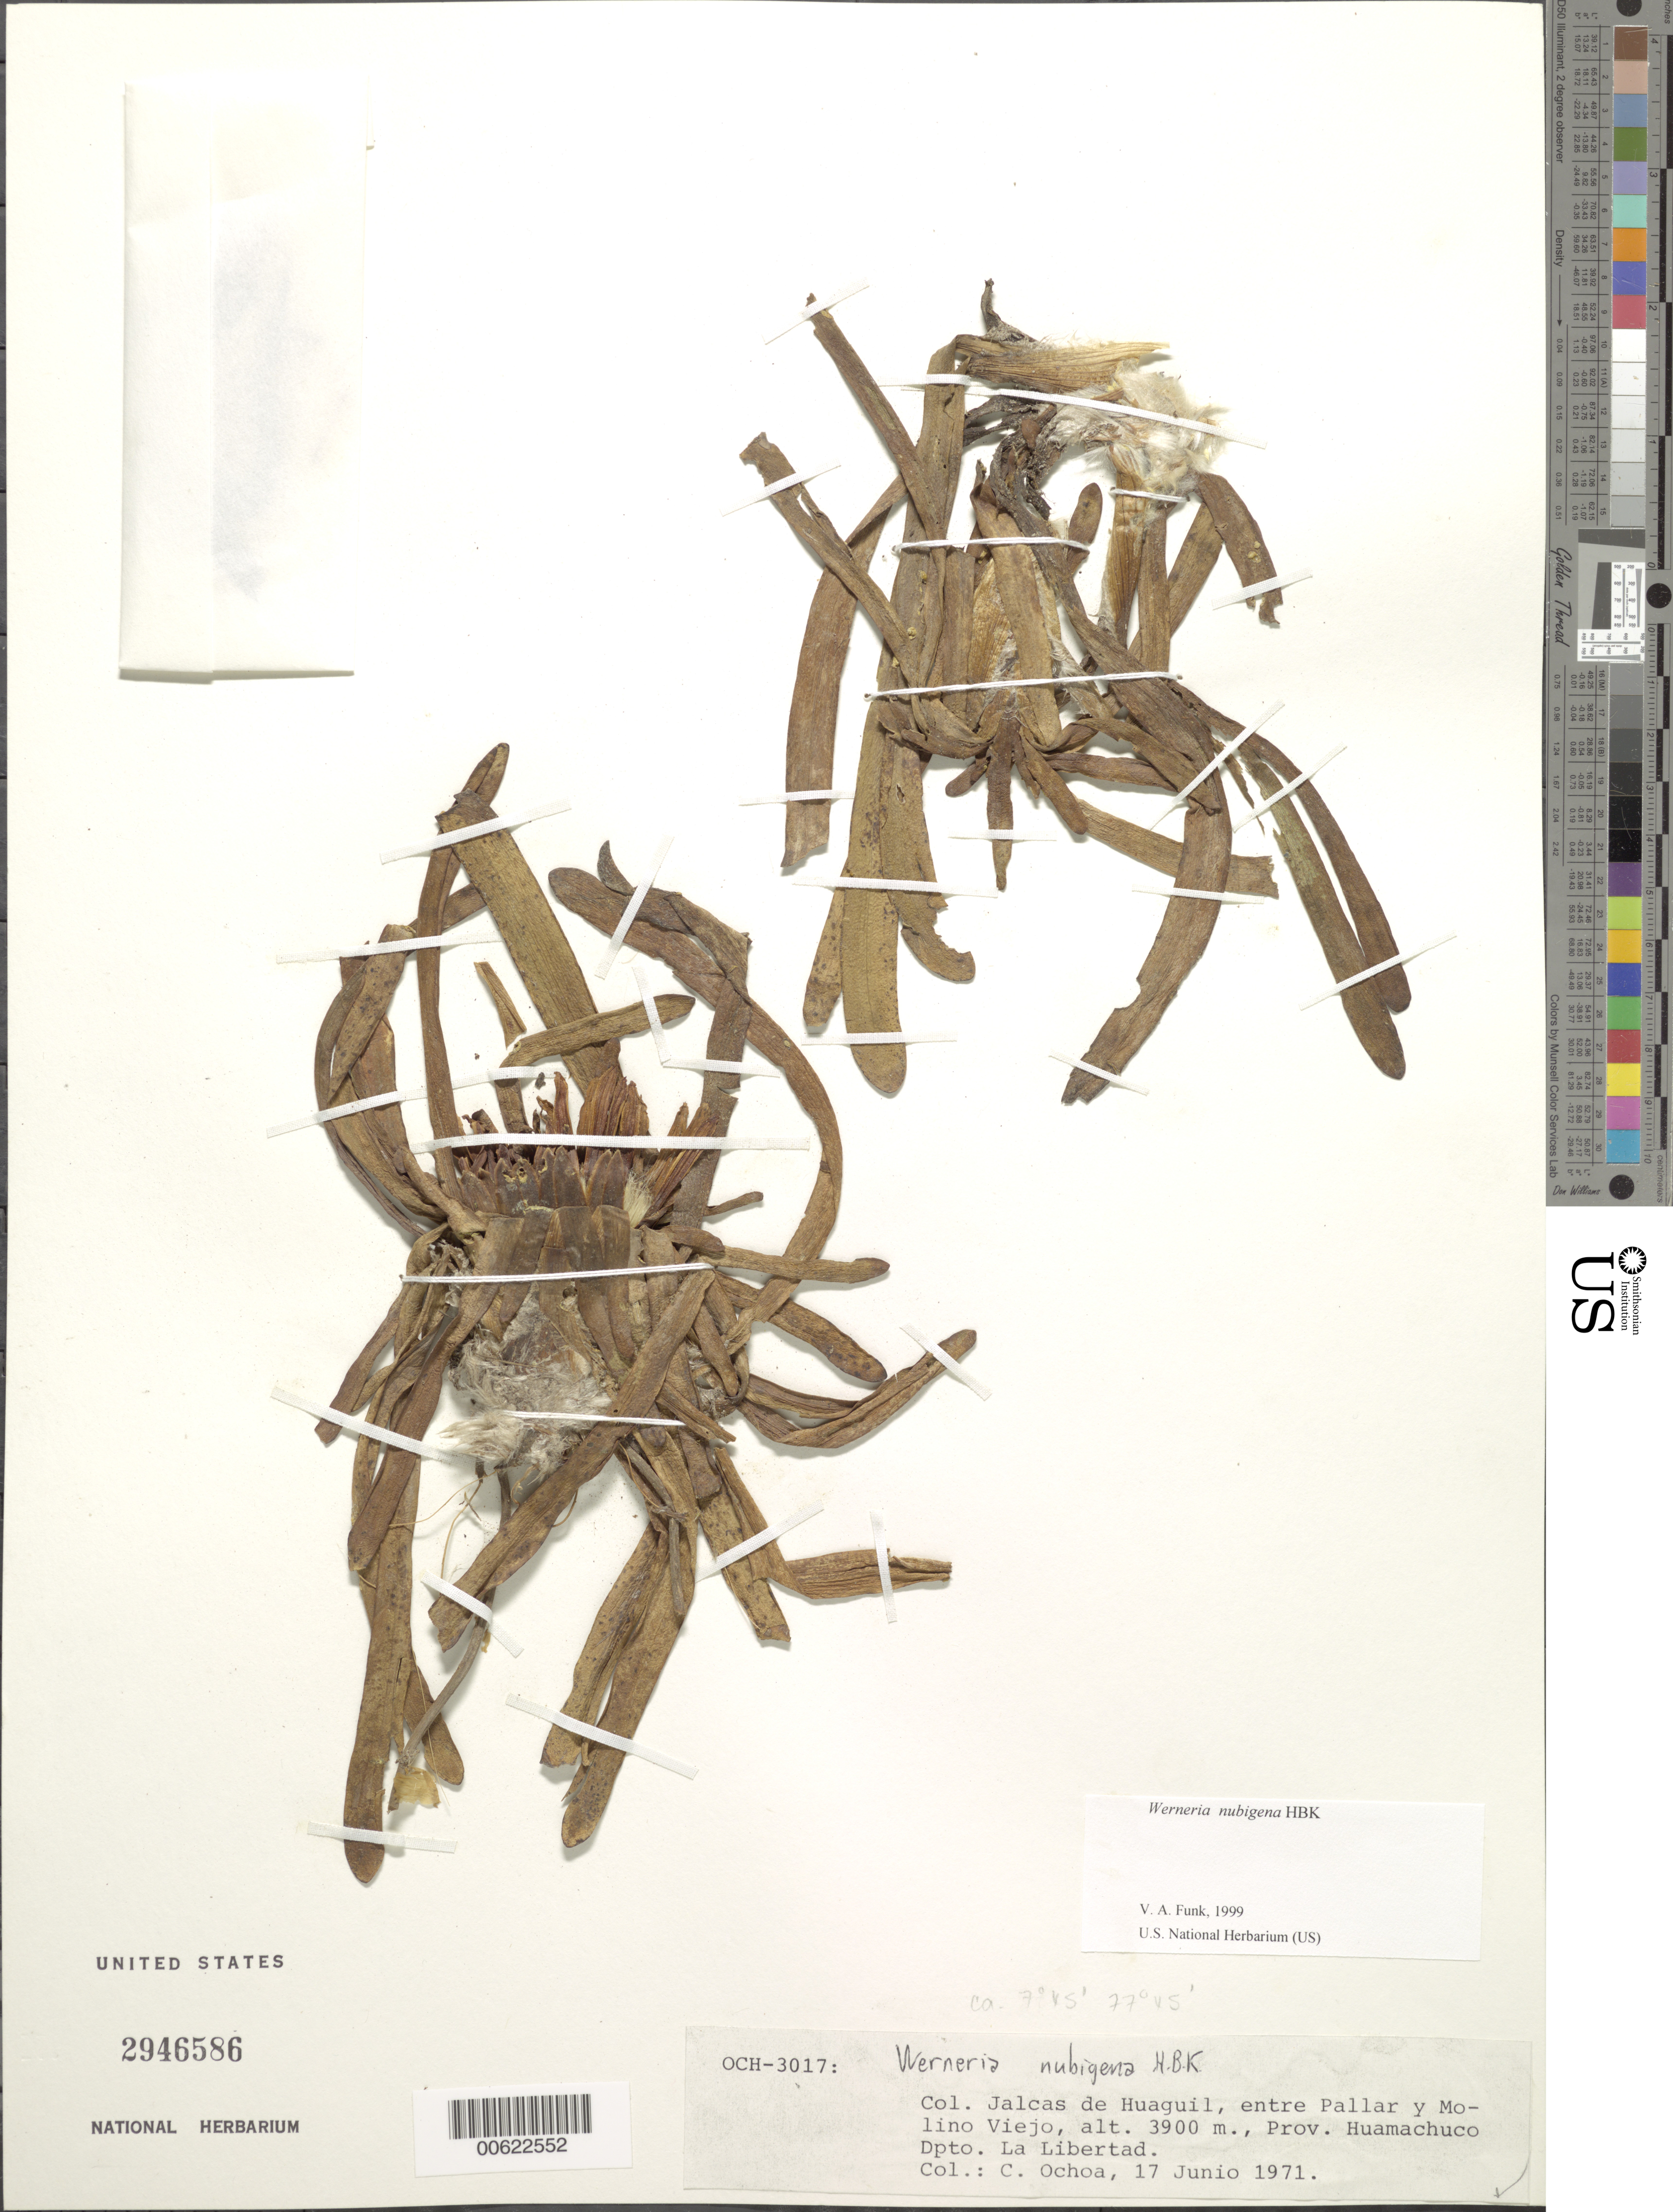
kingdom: Plantae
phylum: Tracheophyta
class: Magnoliopsida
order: Asterales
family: Asteraceae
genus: Werneria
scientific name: Werneria nubigena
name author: Kunth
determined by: Funk, Vicki A., (BOT), Smithsonian Institution - National Museum of Natural History (UNITED STATES)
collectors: C. M. Ochoa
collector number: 3017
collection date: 1971-06-17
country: Peru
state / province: La Libertad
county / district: Sanchez Carrion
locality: Col. Jalcas de Huaguil, entre Pallar y Molino Viejo. Huamachuco Dist.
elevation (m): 3900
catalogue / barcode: US 2946586